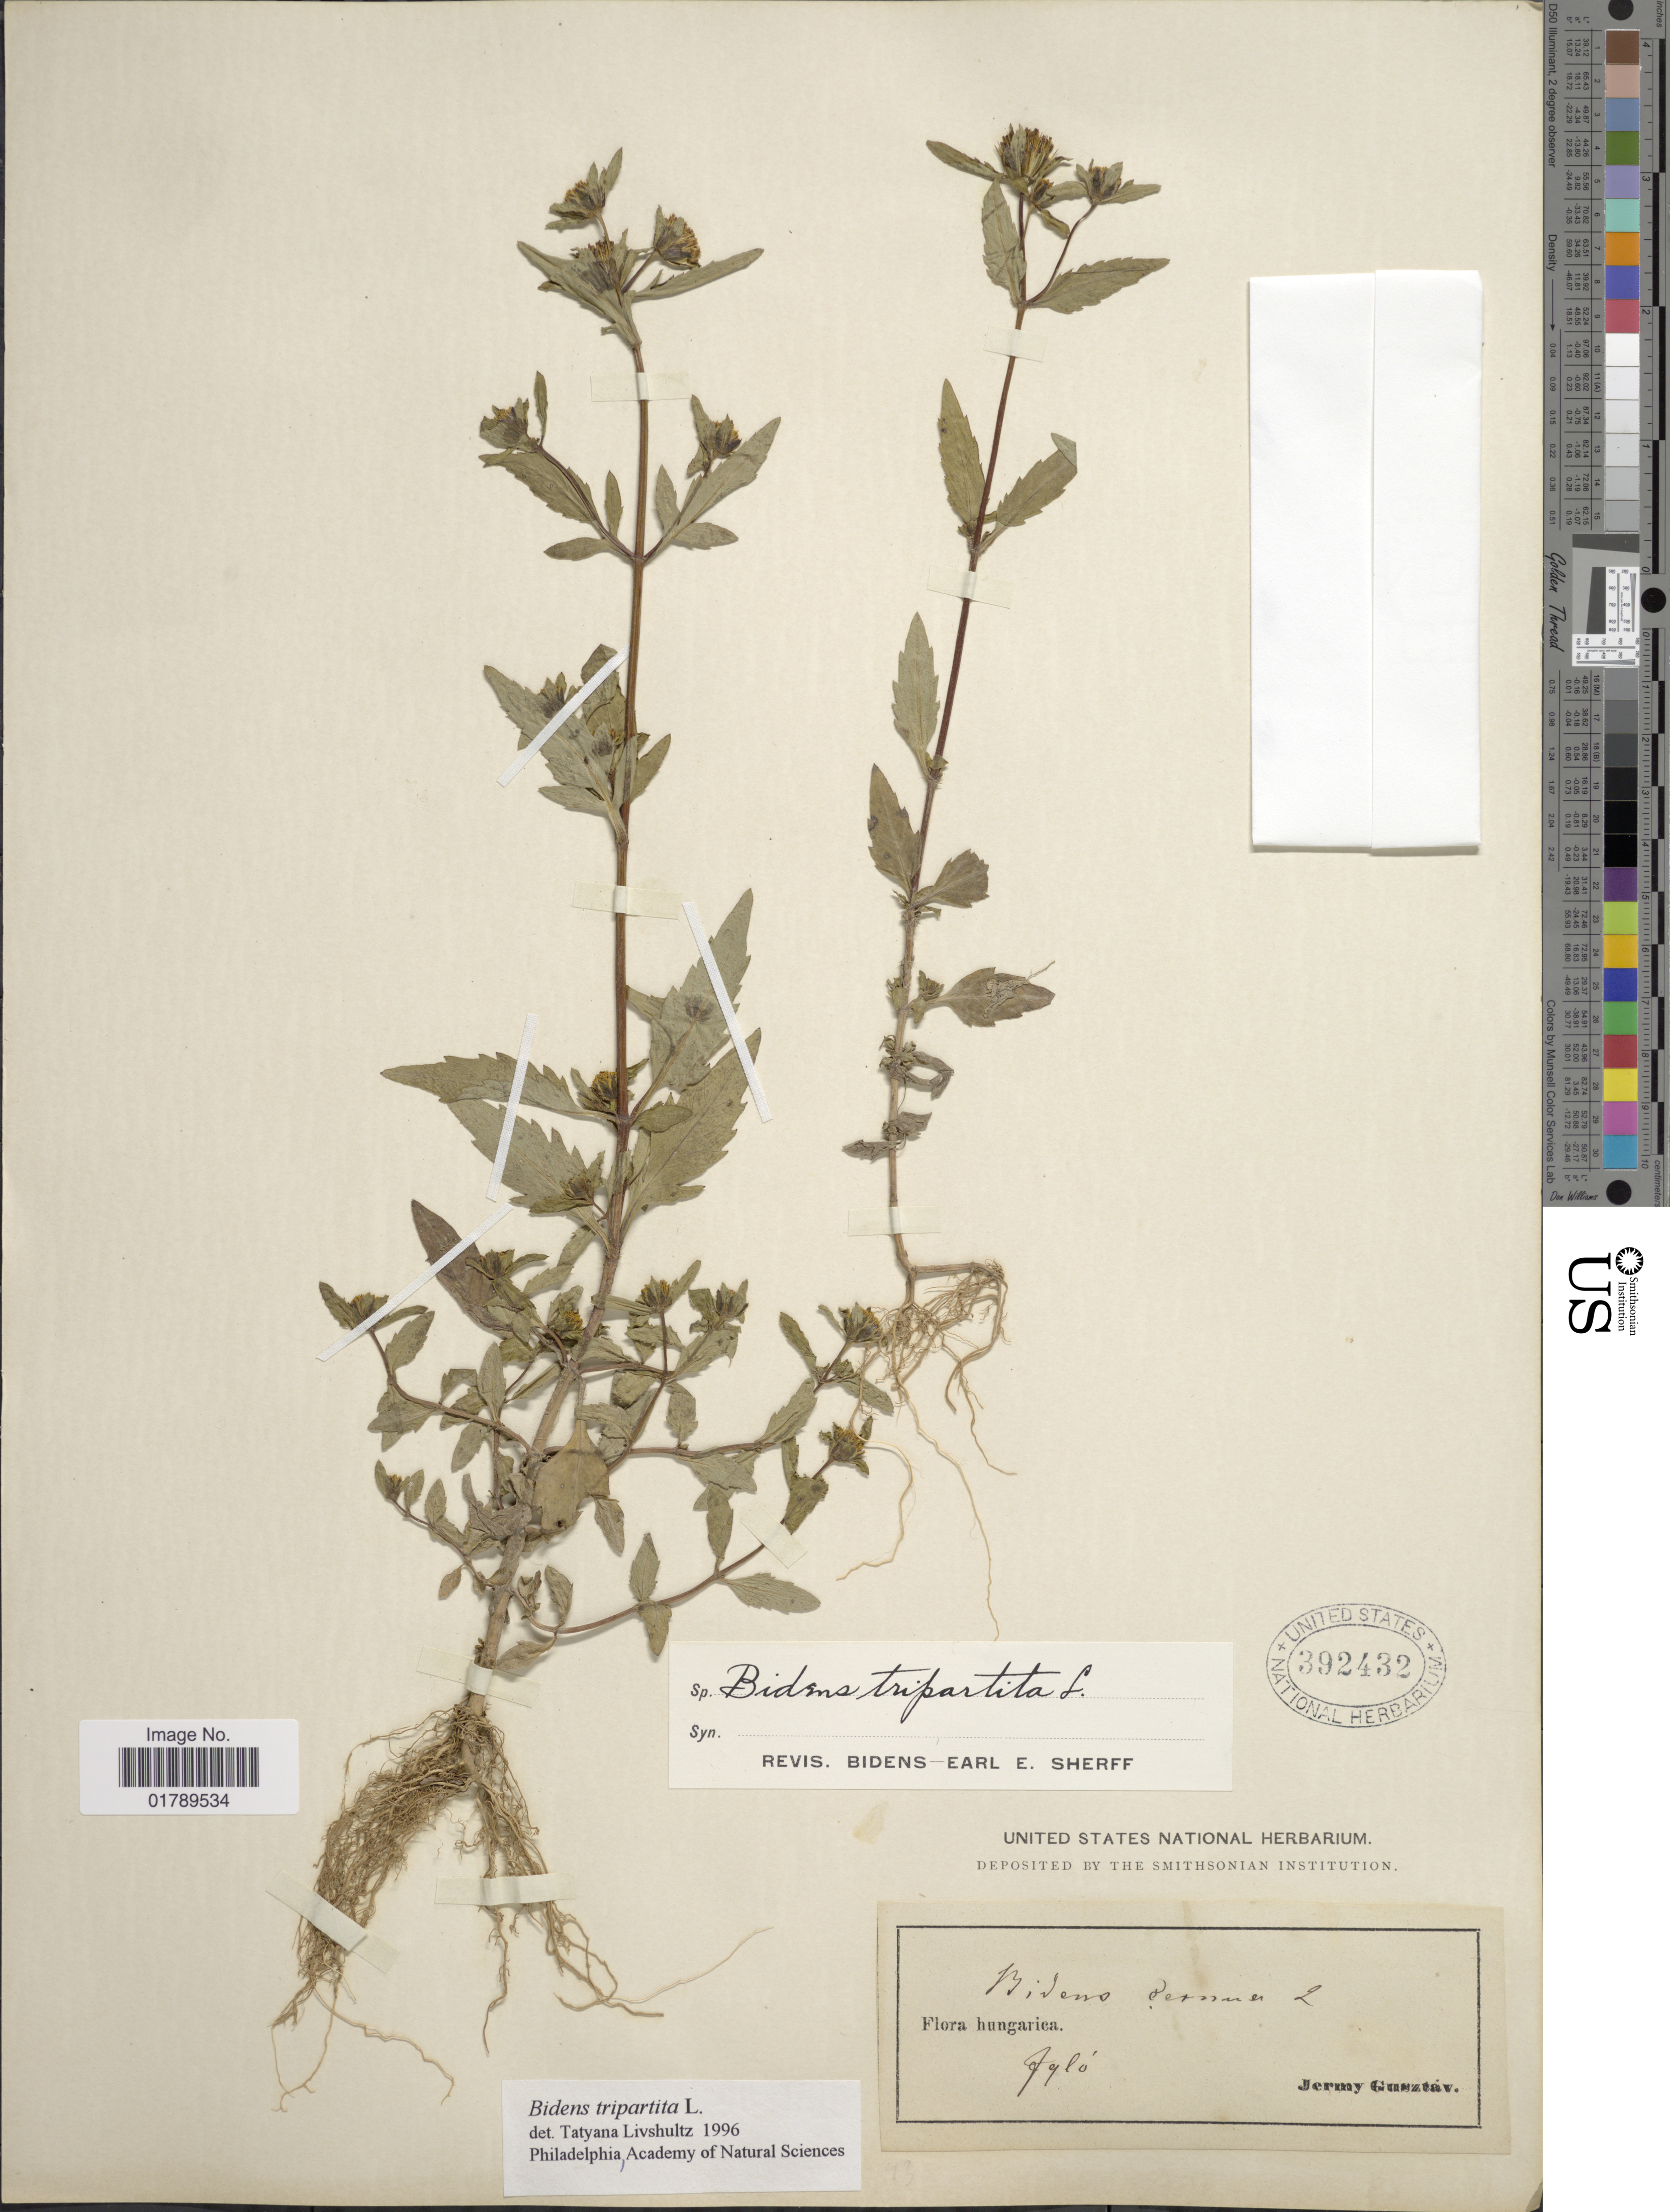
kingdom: Plantae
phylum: Tracheophyta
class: Magnoliopsida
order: Asterales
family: Asteraceae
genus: Bidens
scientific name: Bidens tripartita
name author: L.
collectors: G. Jermy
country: Hungary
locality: Hungarica. Iglo [interpreted]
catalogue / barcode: US 392432